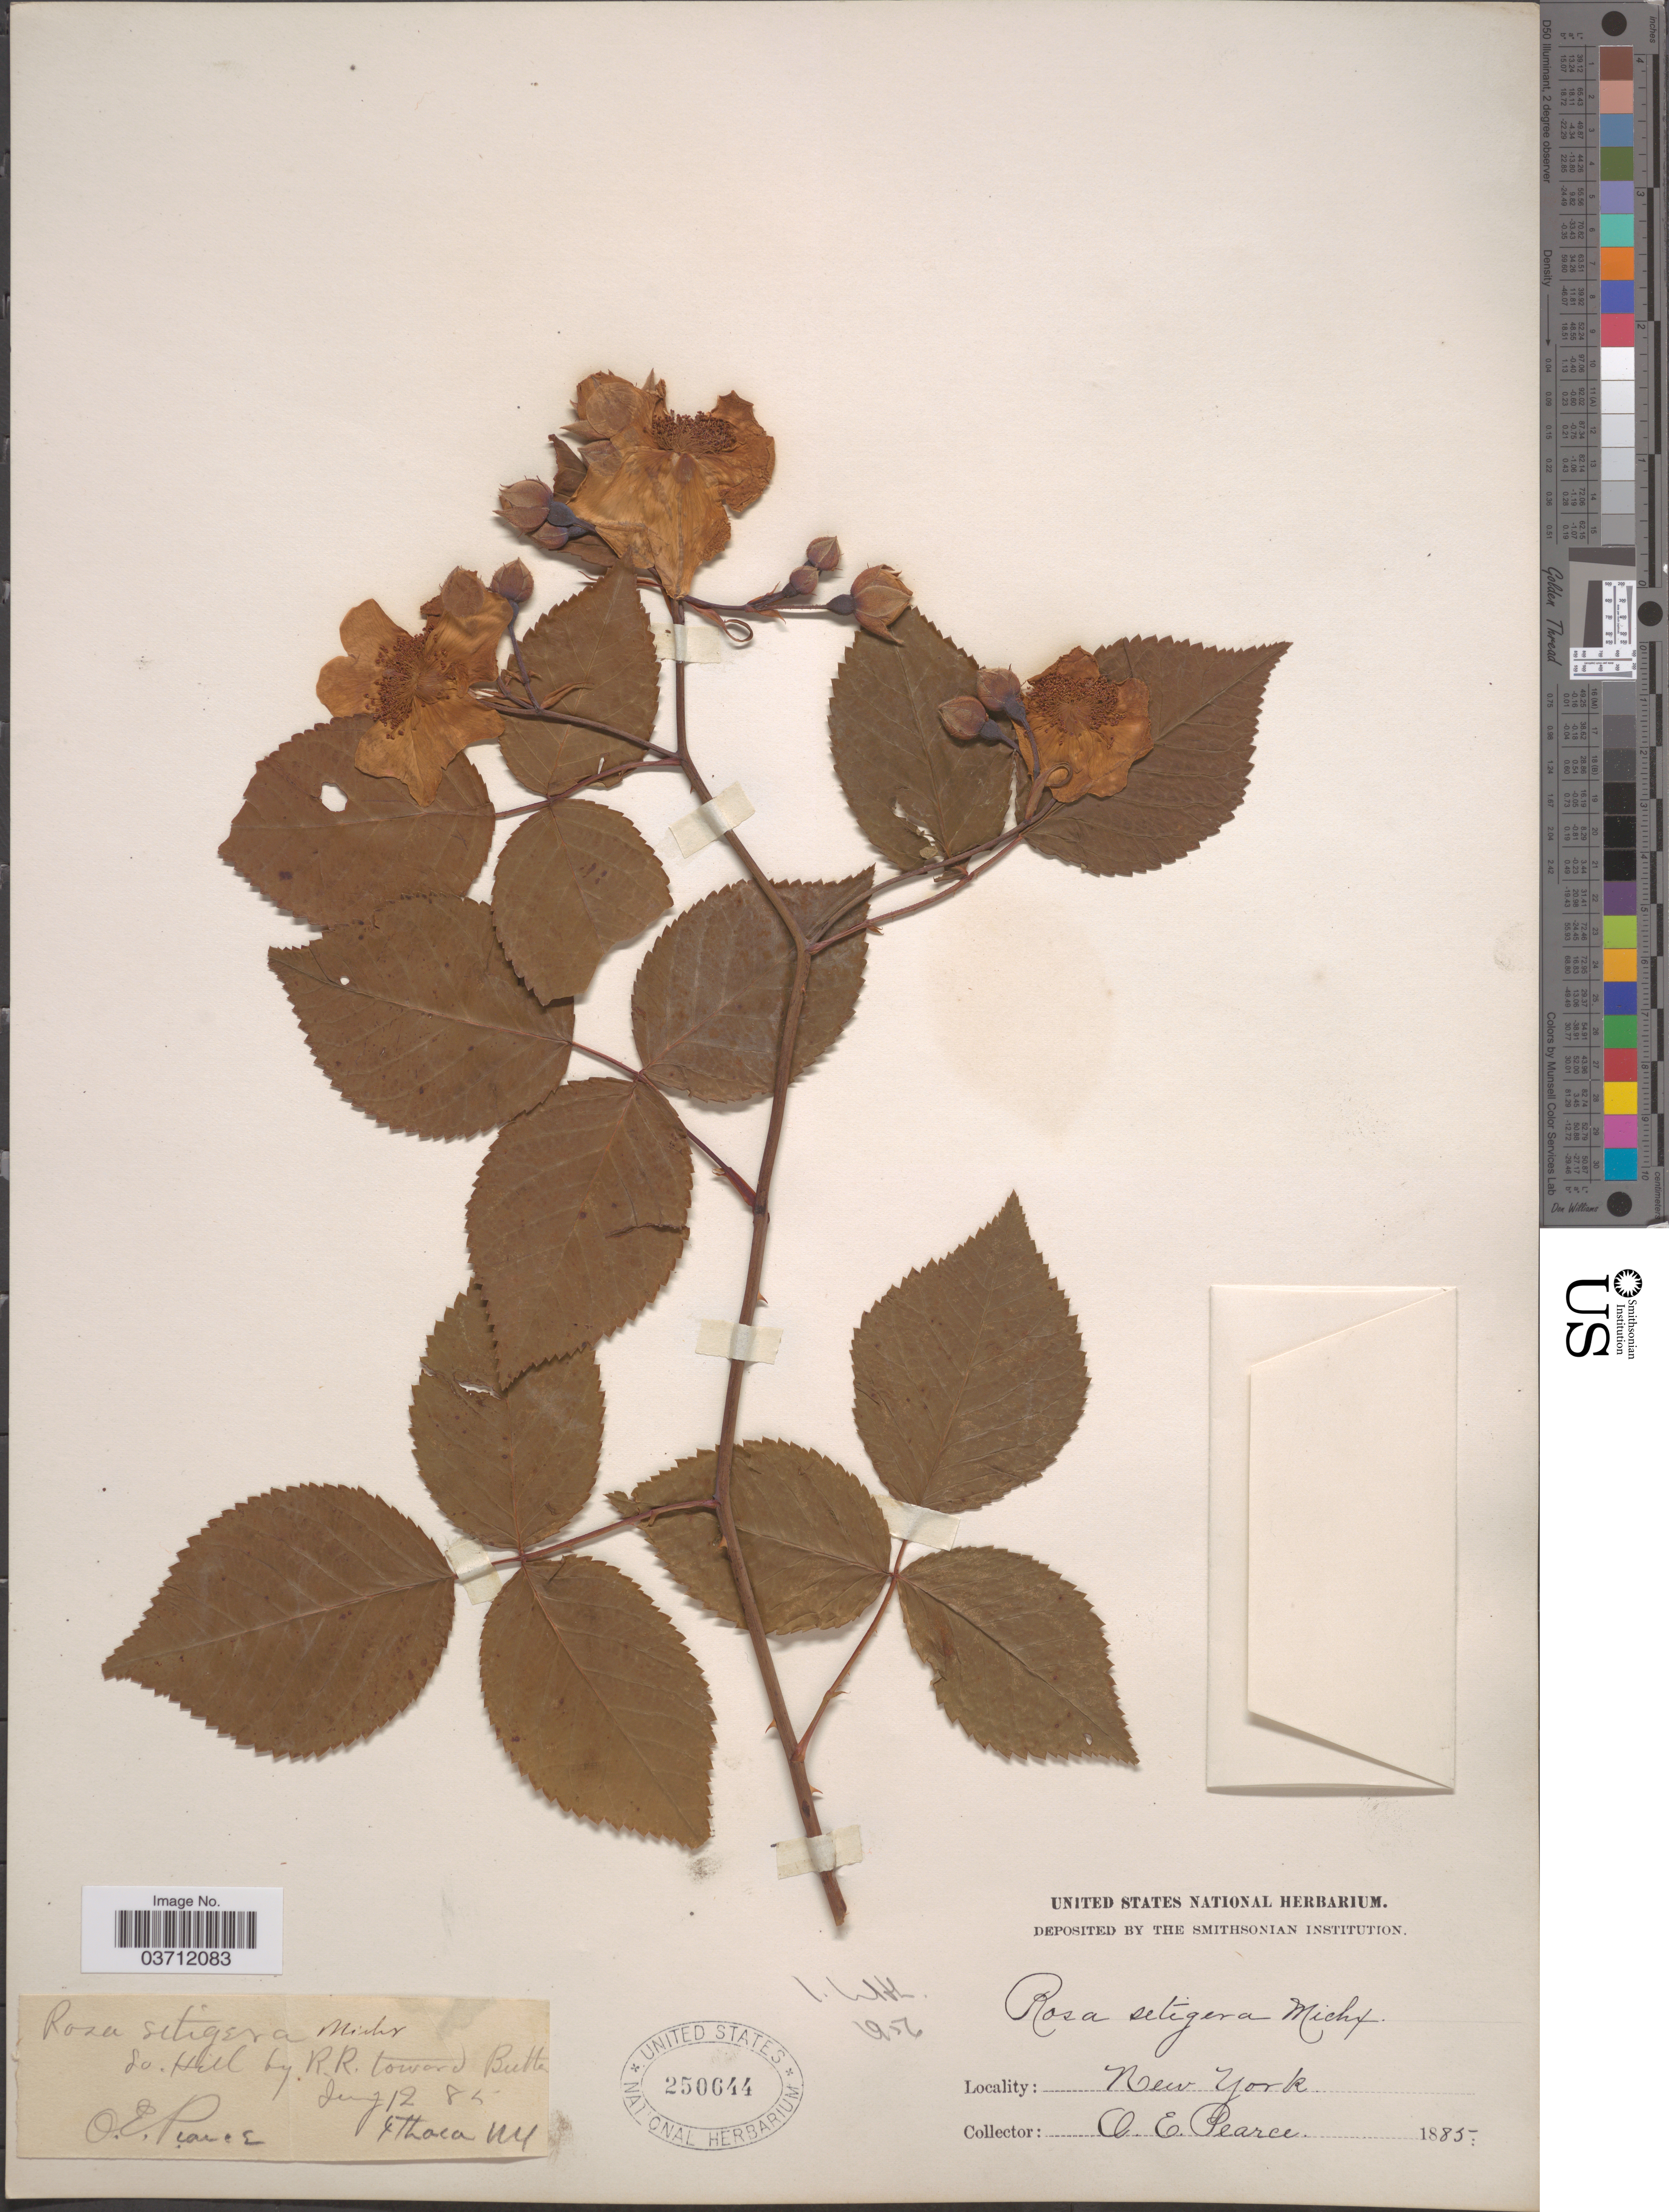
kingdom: Plantae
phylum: Tracheophyta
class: Magnoliopsida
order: Rosales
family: Rosaceae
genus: Rosa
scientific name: Rosa setigera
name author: Michx.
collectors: O. E. Pearce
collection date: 1885-07-12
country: United States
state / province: New York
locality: So. Hill by R.R toward Butte. Ithaca.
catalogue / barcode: US 250644